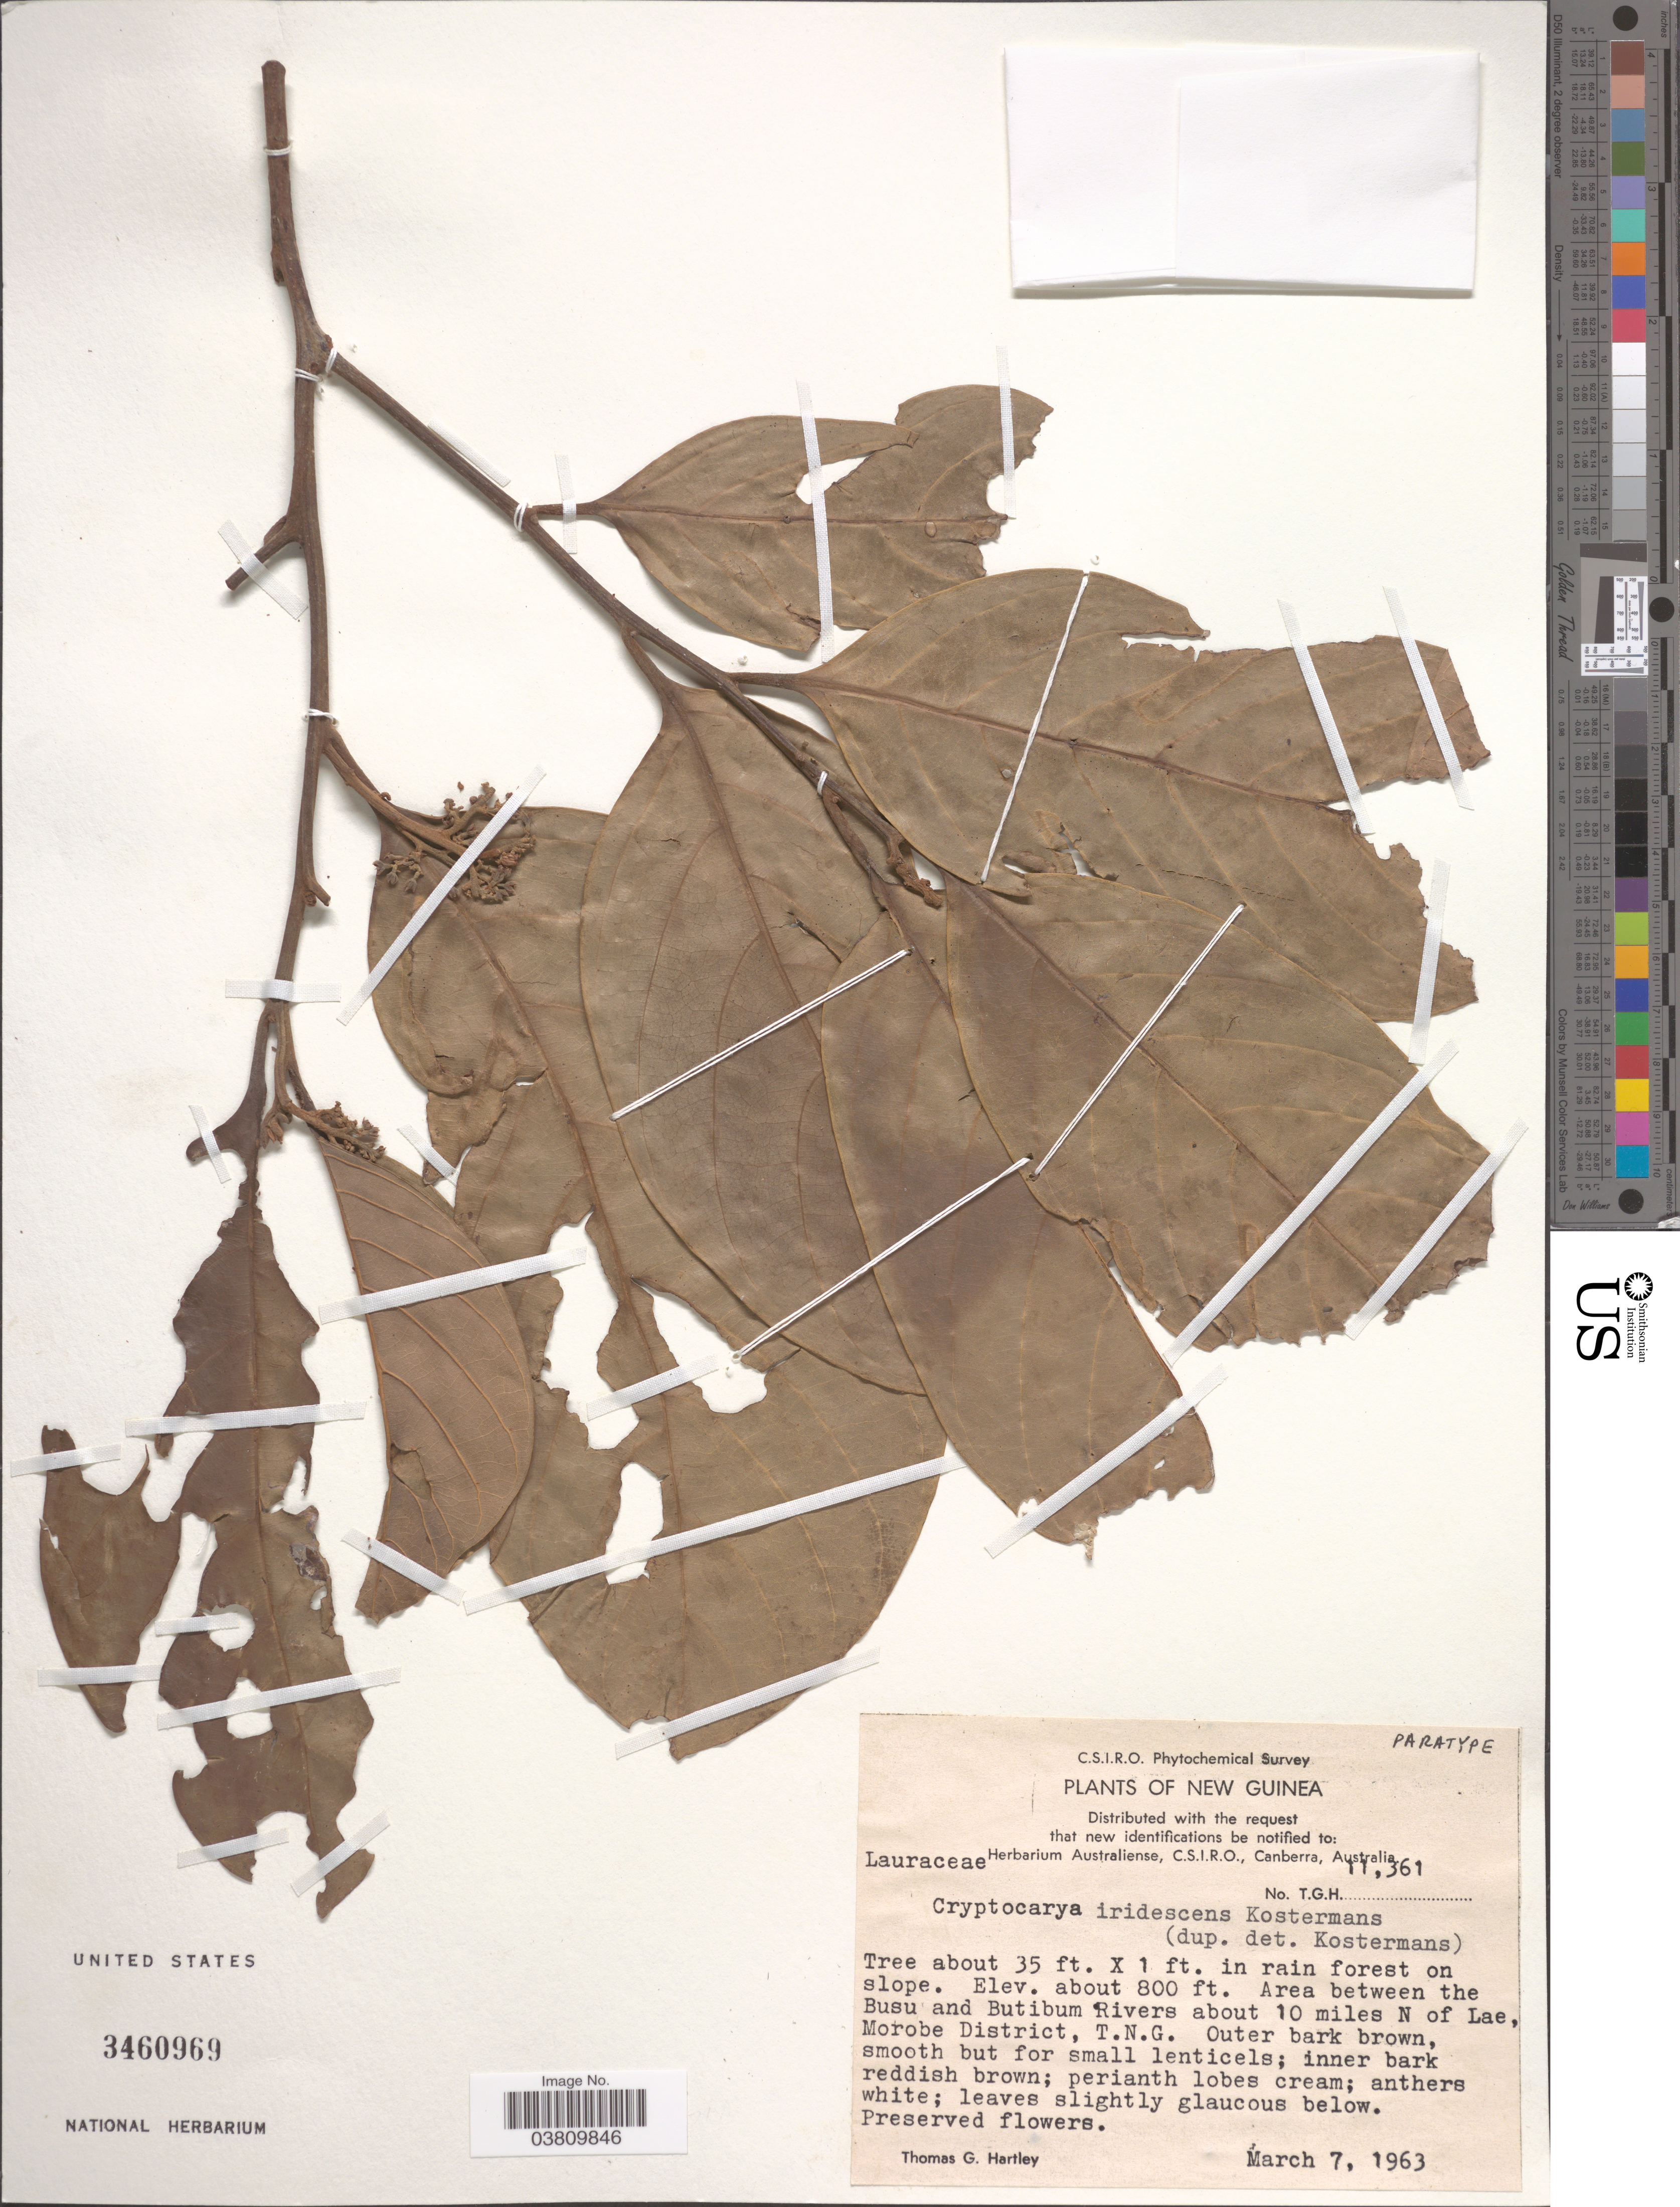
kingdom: Plantae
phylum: Tracheophyta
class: Magnoliopsida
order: Laurales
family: Lauraceae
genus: Cryptocarya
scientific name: Cryptocarya iridescens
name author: Kosterm.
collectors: T. G. Hartley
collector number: TGH 11361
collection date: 1963-03-07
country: Papua New Guinea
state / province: Morobe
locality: New Guinea. Area between the Busu and Butibum Rivers about 10 miles N of Lae, Morobe District, T.N.G.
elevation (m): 244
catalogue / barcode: US 3460969